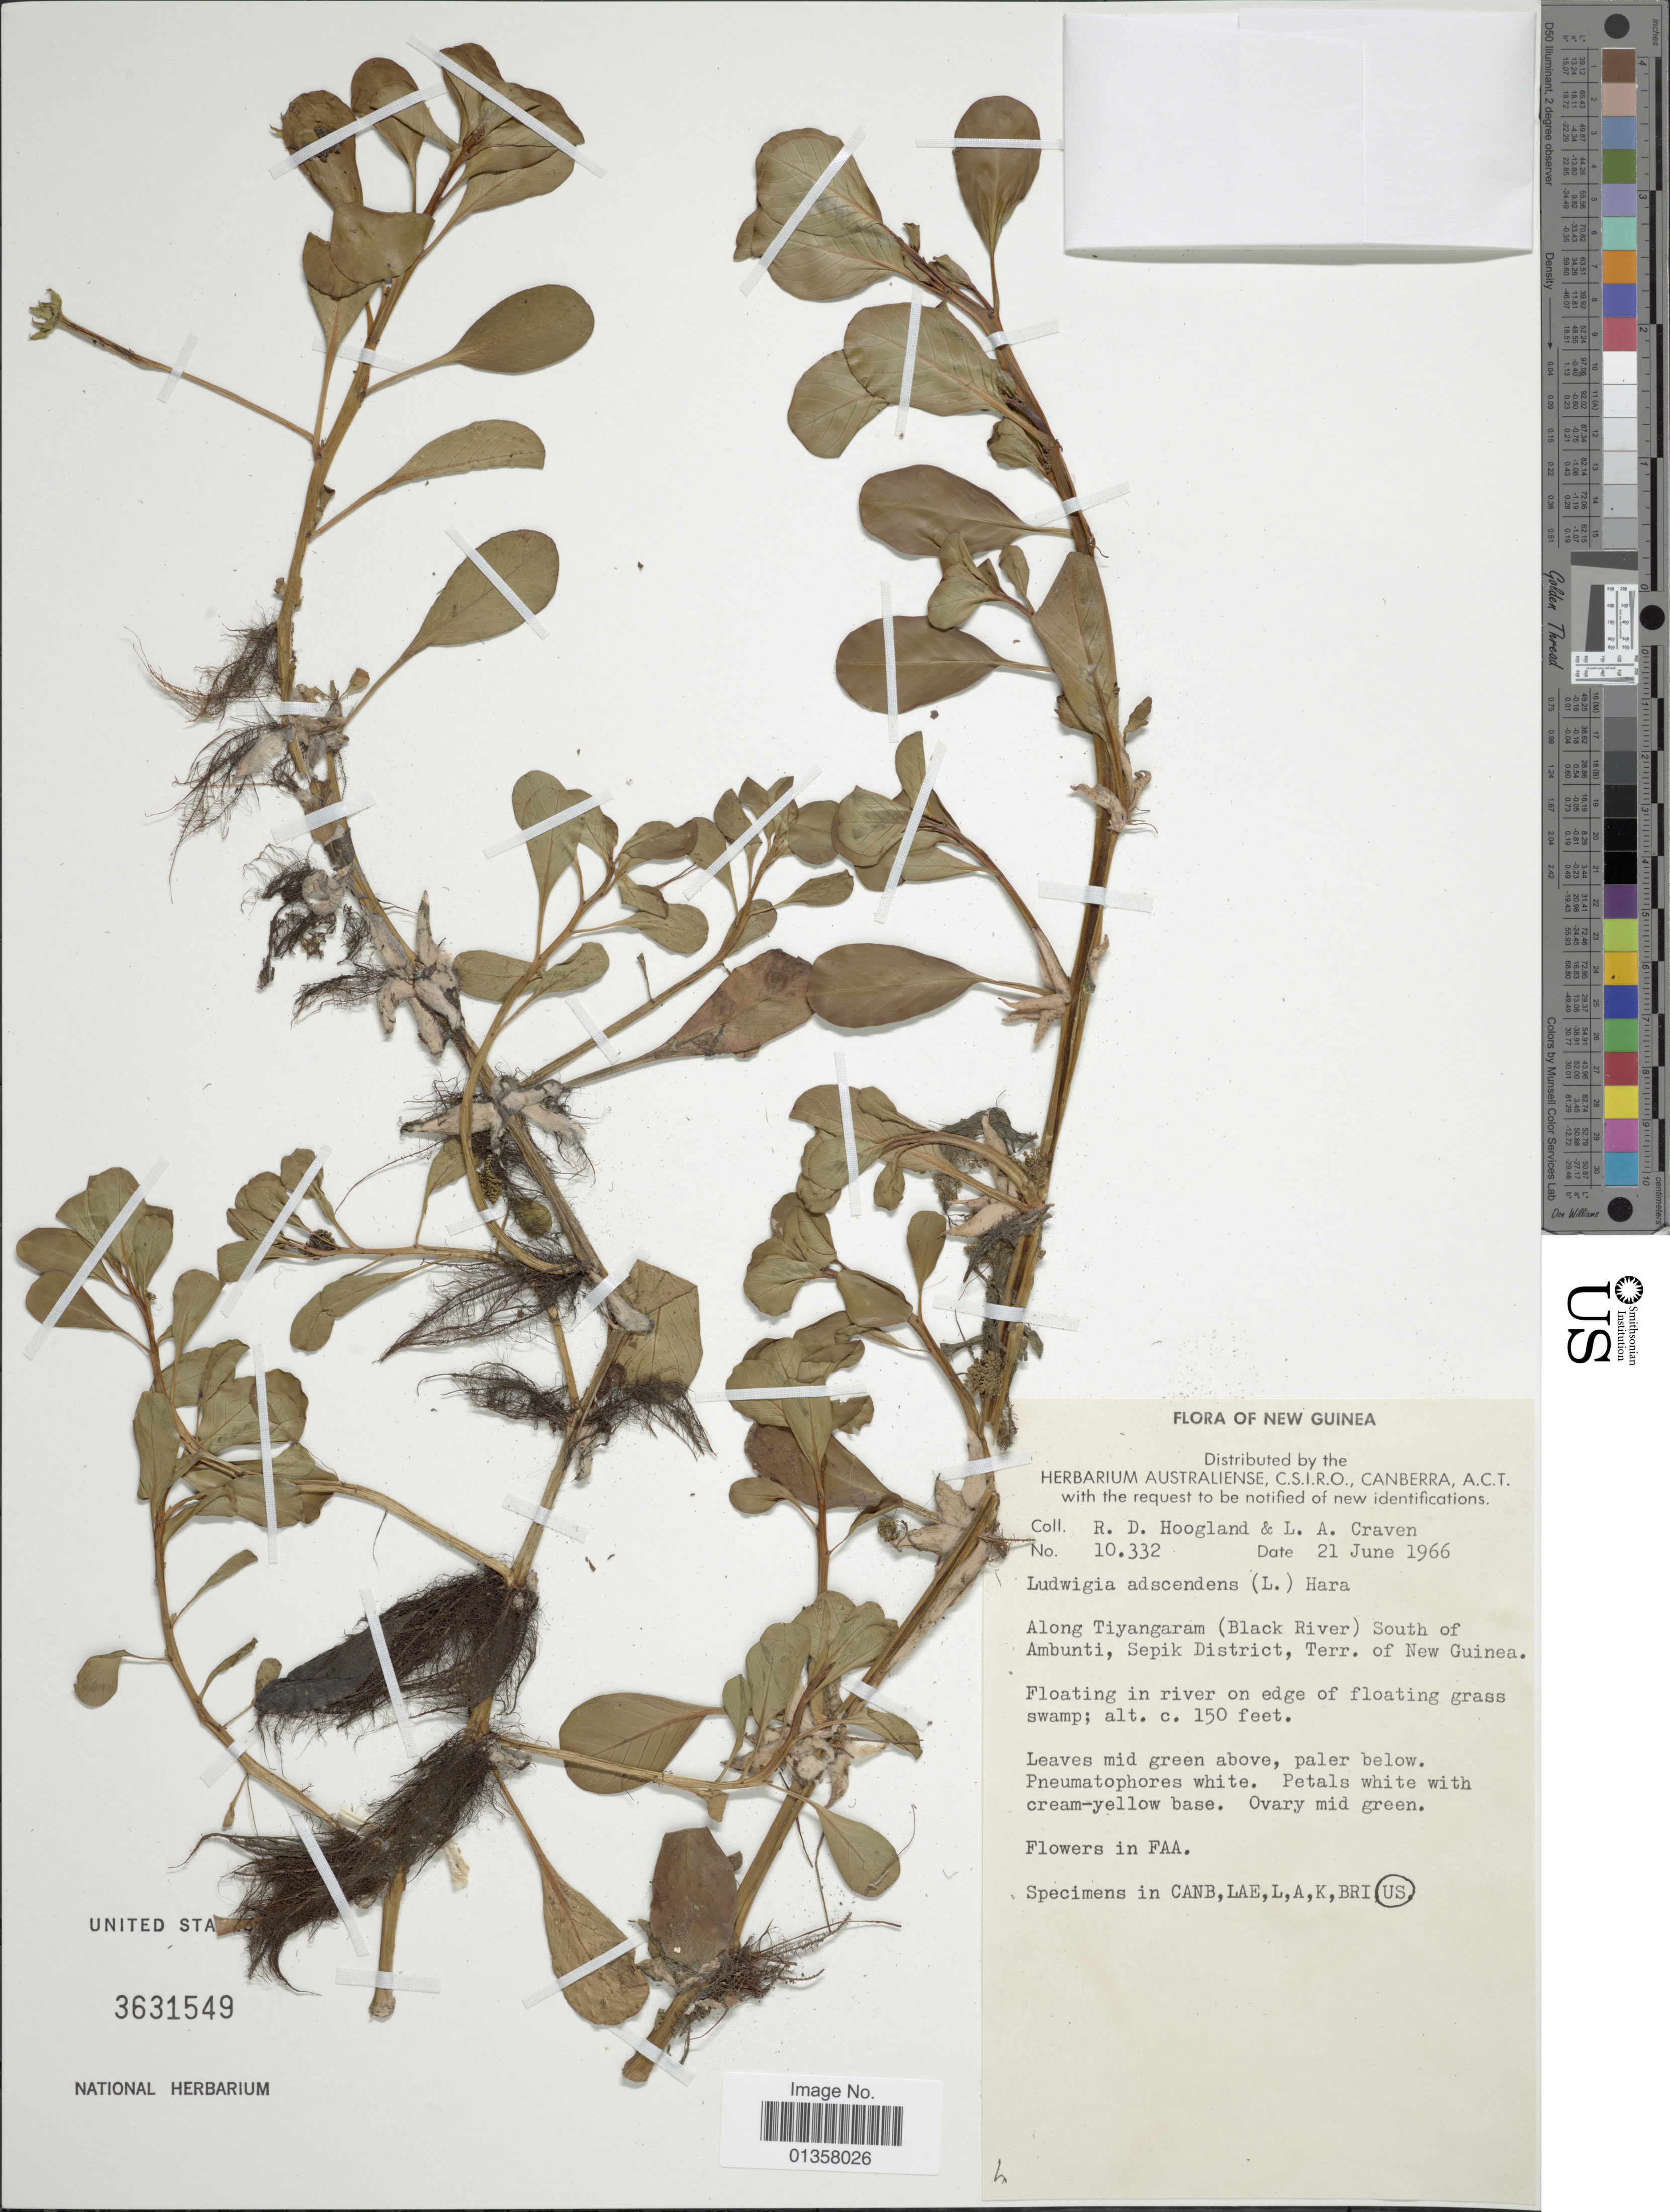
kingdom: Plantae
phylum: Tracheophyta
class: Magnoliopsida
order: Myrtales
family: Onagraceae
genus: Ludwigia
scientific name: Ludwigia adscendens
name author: (L.) H. Hara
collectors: R. D. Hoogland & L. A. Craven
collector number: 10332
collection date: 1966-06-21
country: Papua New Guinea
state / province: East Sepik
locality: Along Tiyangaram (Black River) South of Ambunti, Sepik District, Terr. of New Guinea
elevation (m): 46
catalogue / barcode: US 3631549